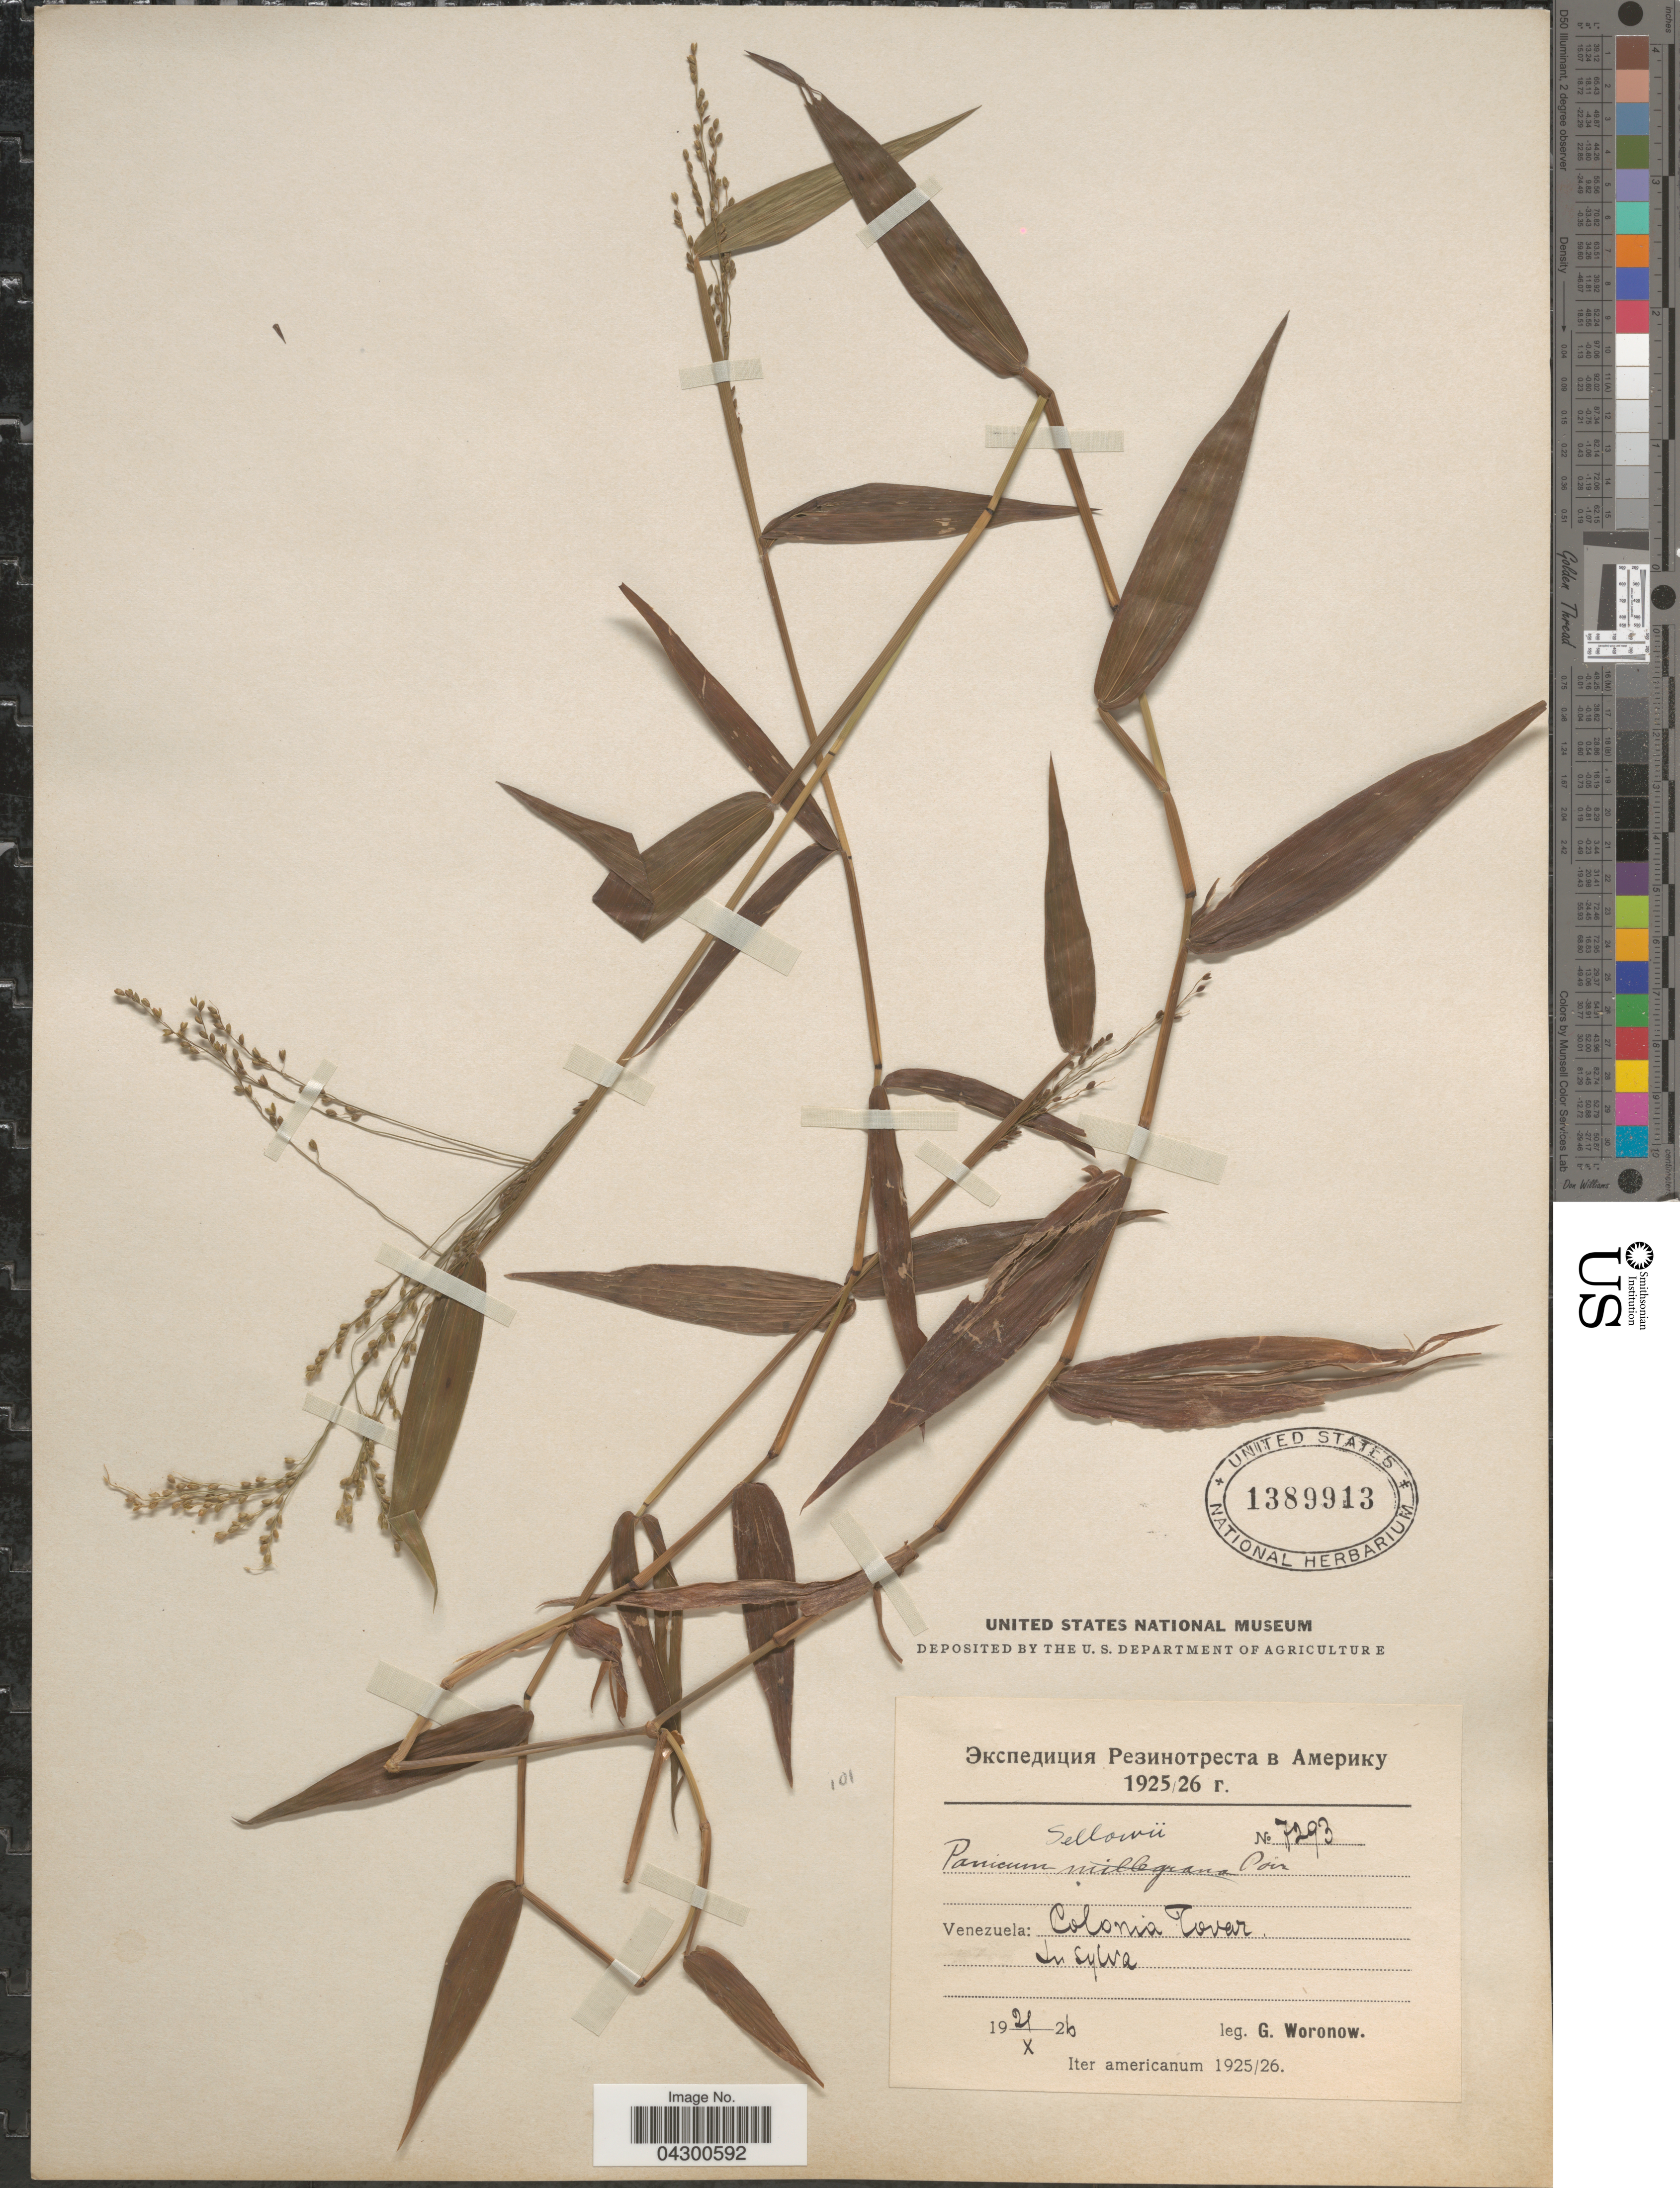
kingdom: Plantae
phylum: Tracheophyta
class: Liliopsida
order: Poales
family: Poaceae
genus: Panicum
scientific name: Panicum sellowii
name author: Nees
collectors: G. Woronow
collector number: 7293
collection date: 1926-10-21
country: Venezuela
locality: Colonia Tovar. In sylva. Iter americanum 1925/26.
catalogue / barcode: US 1389913